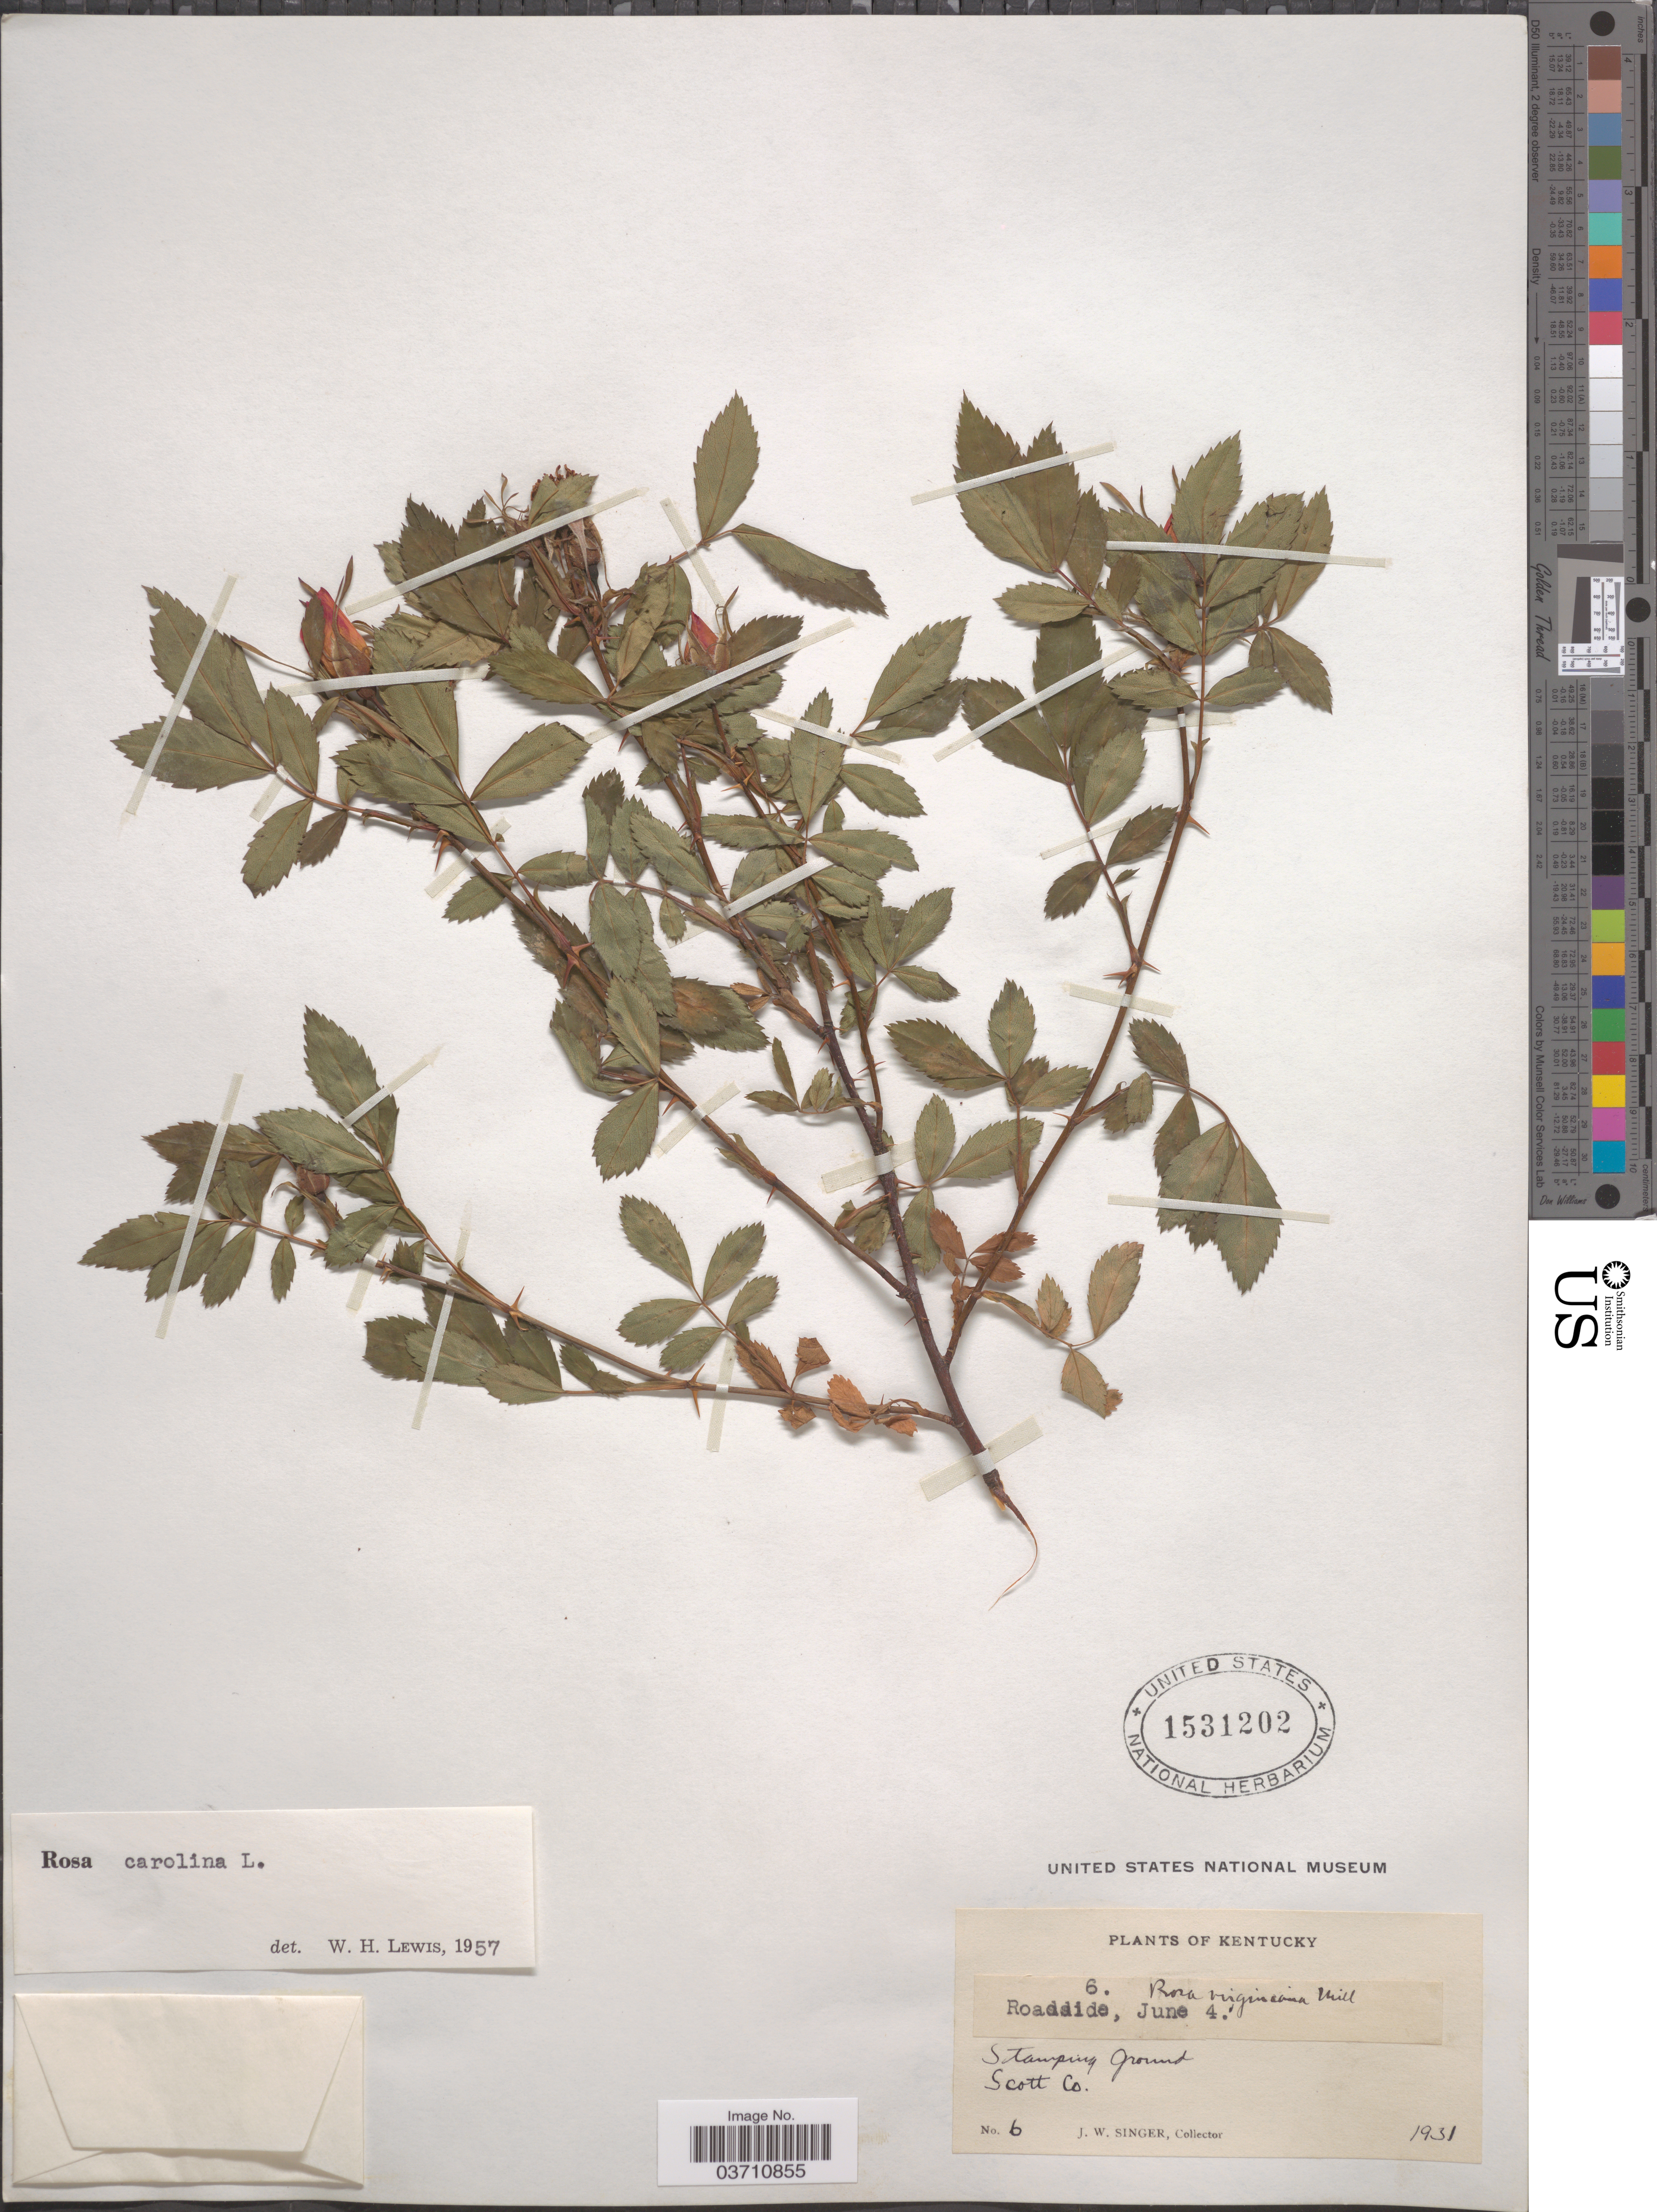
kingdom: Plantae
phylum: Tracheophyta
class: Magnoliopsida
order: Rosales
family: Rosaceae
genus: Rosa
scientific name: Rosa carolina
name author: L.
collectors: J. EW. Singer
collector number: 6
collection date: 1931-06-04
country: United States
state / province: Kentucky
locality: Stamping Ground. Scott Co.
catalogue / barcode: US 1531202